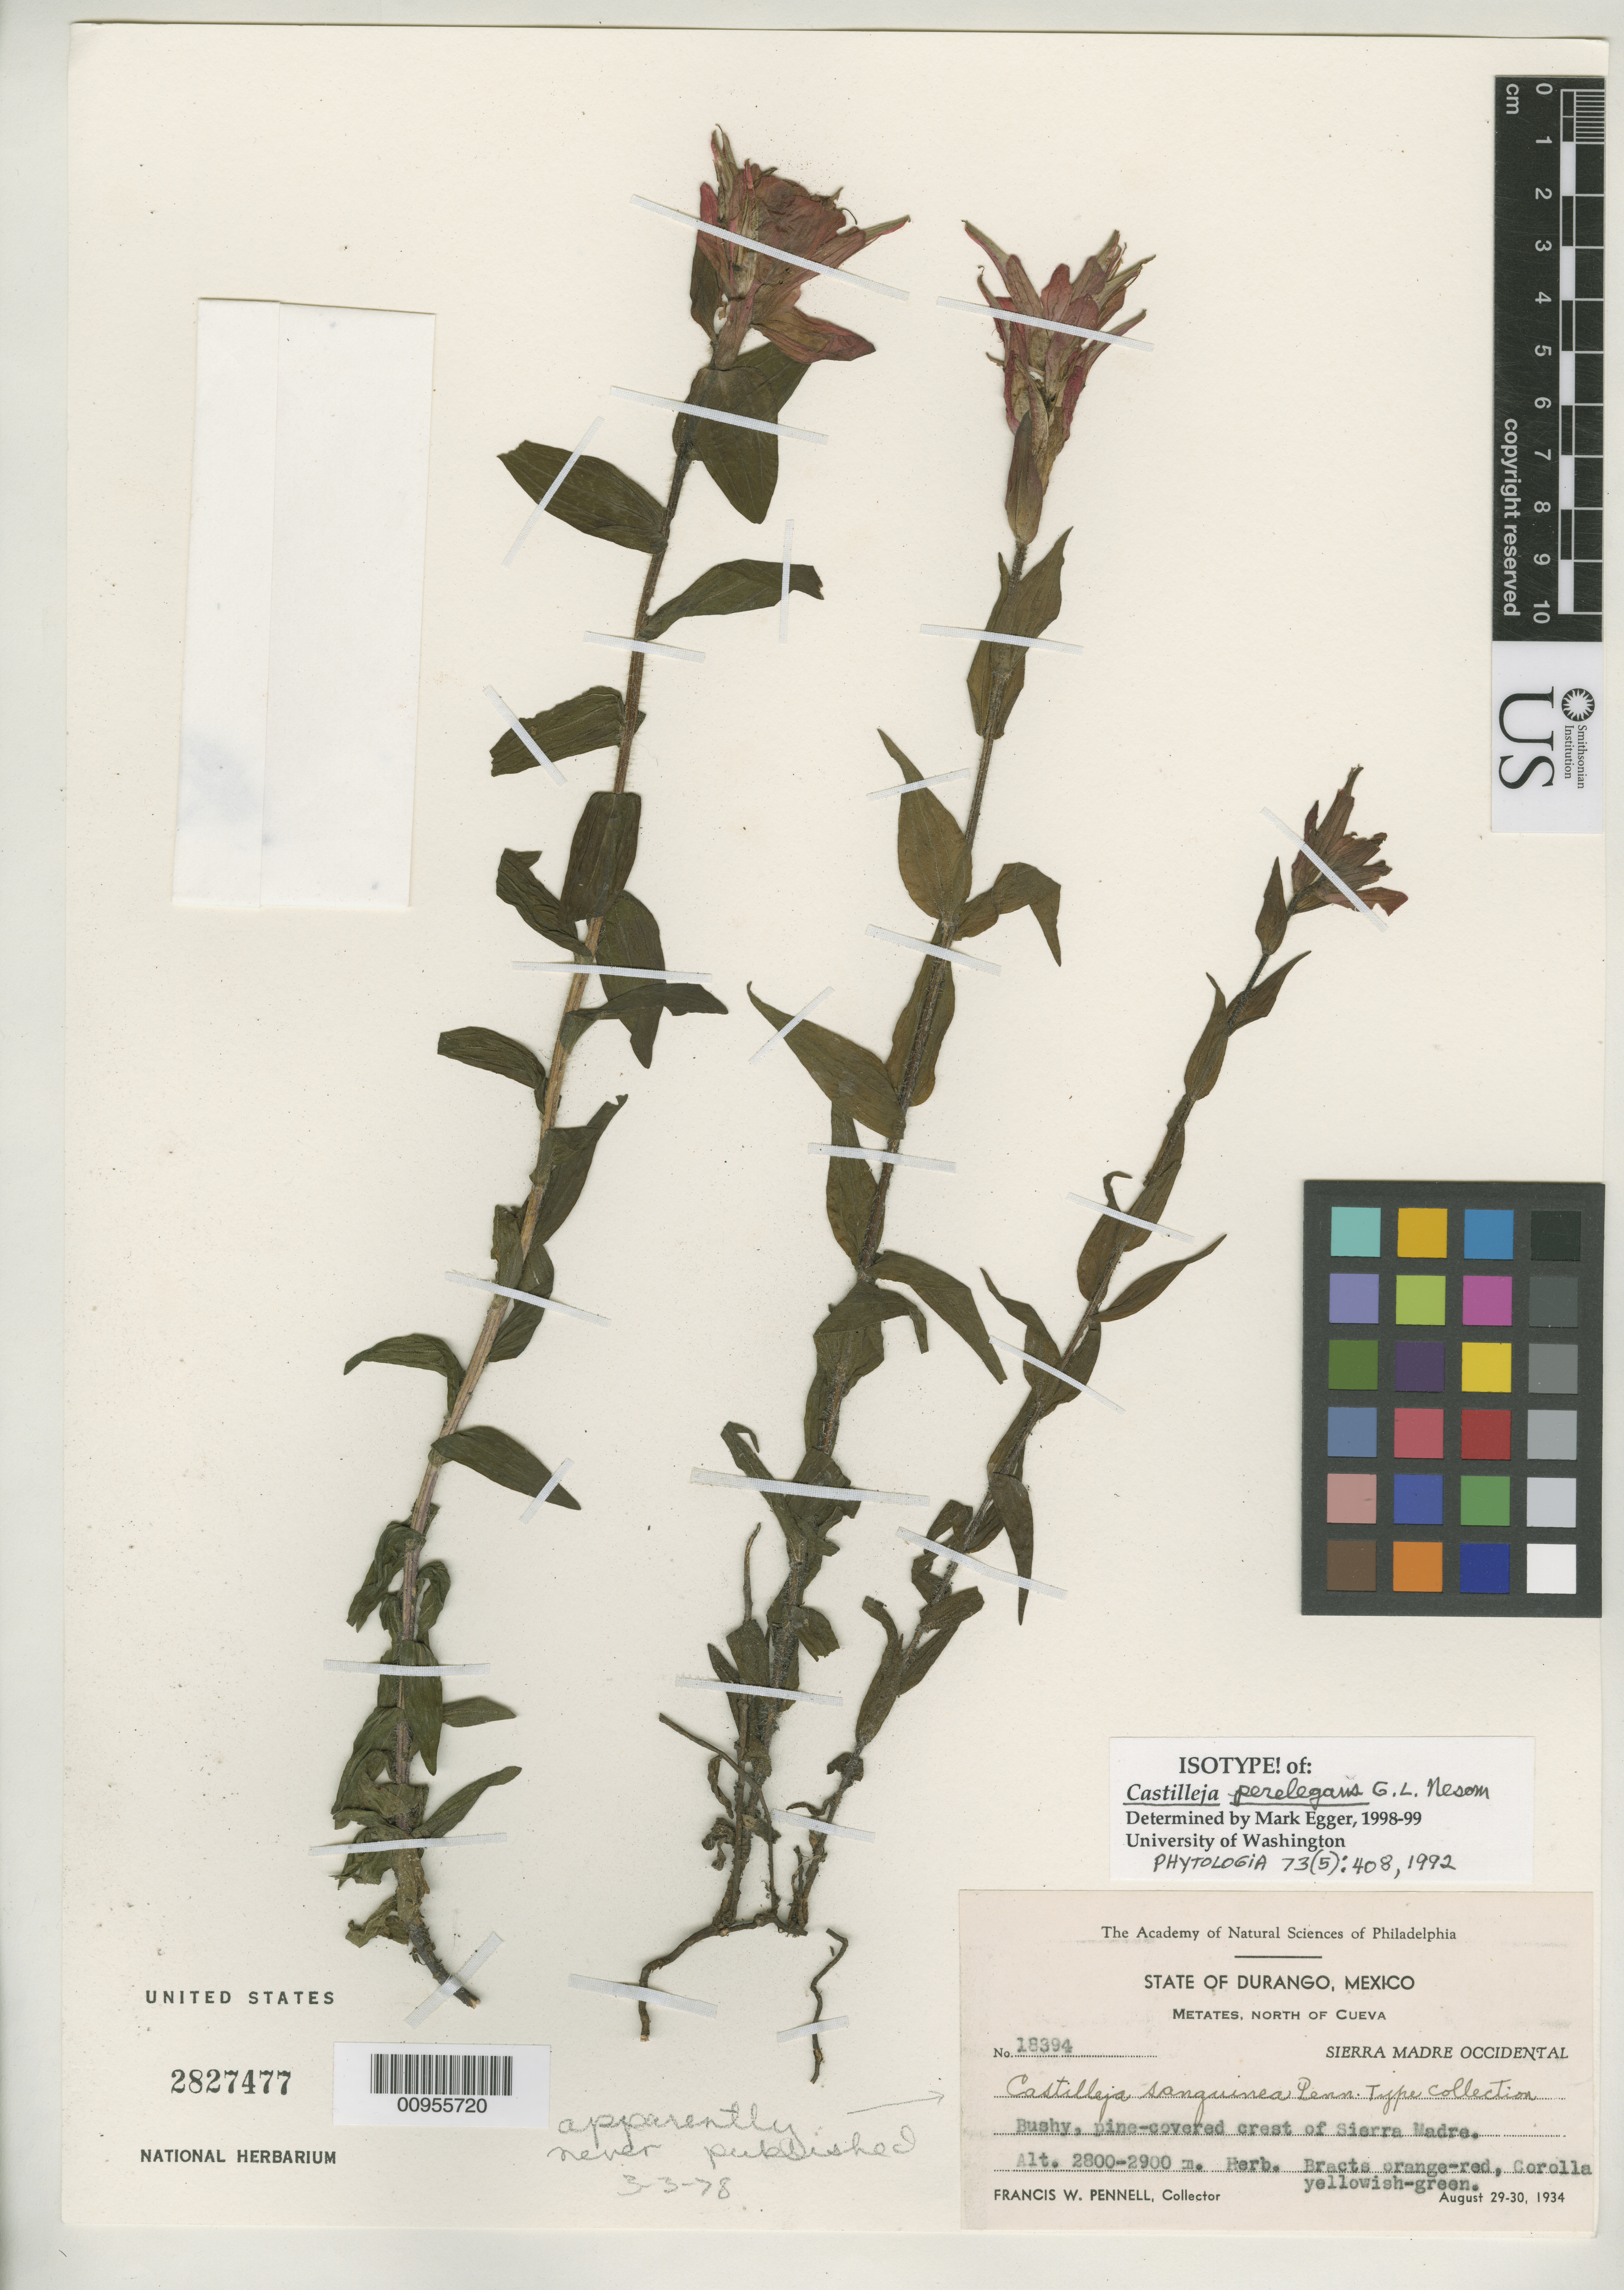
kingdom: Plantae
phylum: Tracheophyta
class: Magnoliopsida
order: Lamiales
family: Orobanchaceae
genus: Castilleja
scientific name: Castilleja perelegans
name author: G.L. Nesom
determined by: Egger, M.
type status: Isotype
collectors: F. W. Pennell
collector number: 18394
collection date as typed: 29 Aug 1934 to 30 Aug 1934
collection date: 1934-08-29/1934-08-30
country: Mexico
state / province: Durango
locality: Metates, north of Cueva. Bushy, pine-covered crest of Sierra Madre.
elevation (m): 2800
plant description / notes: Annotated as "Castilleja sanguinea Penn. Type collection" but name apparently never published.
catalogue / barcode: US 2827477